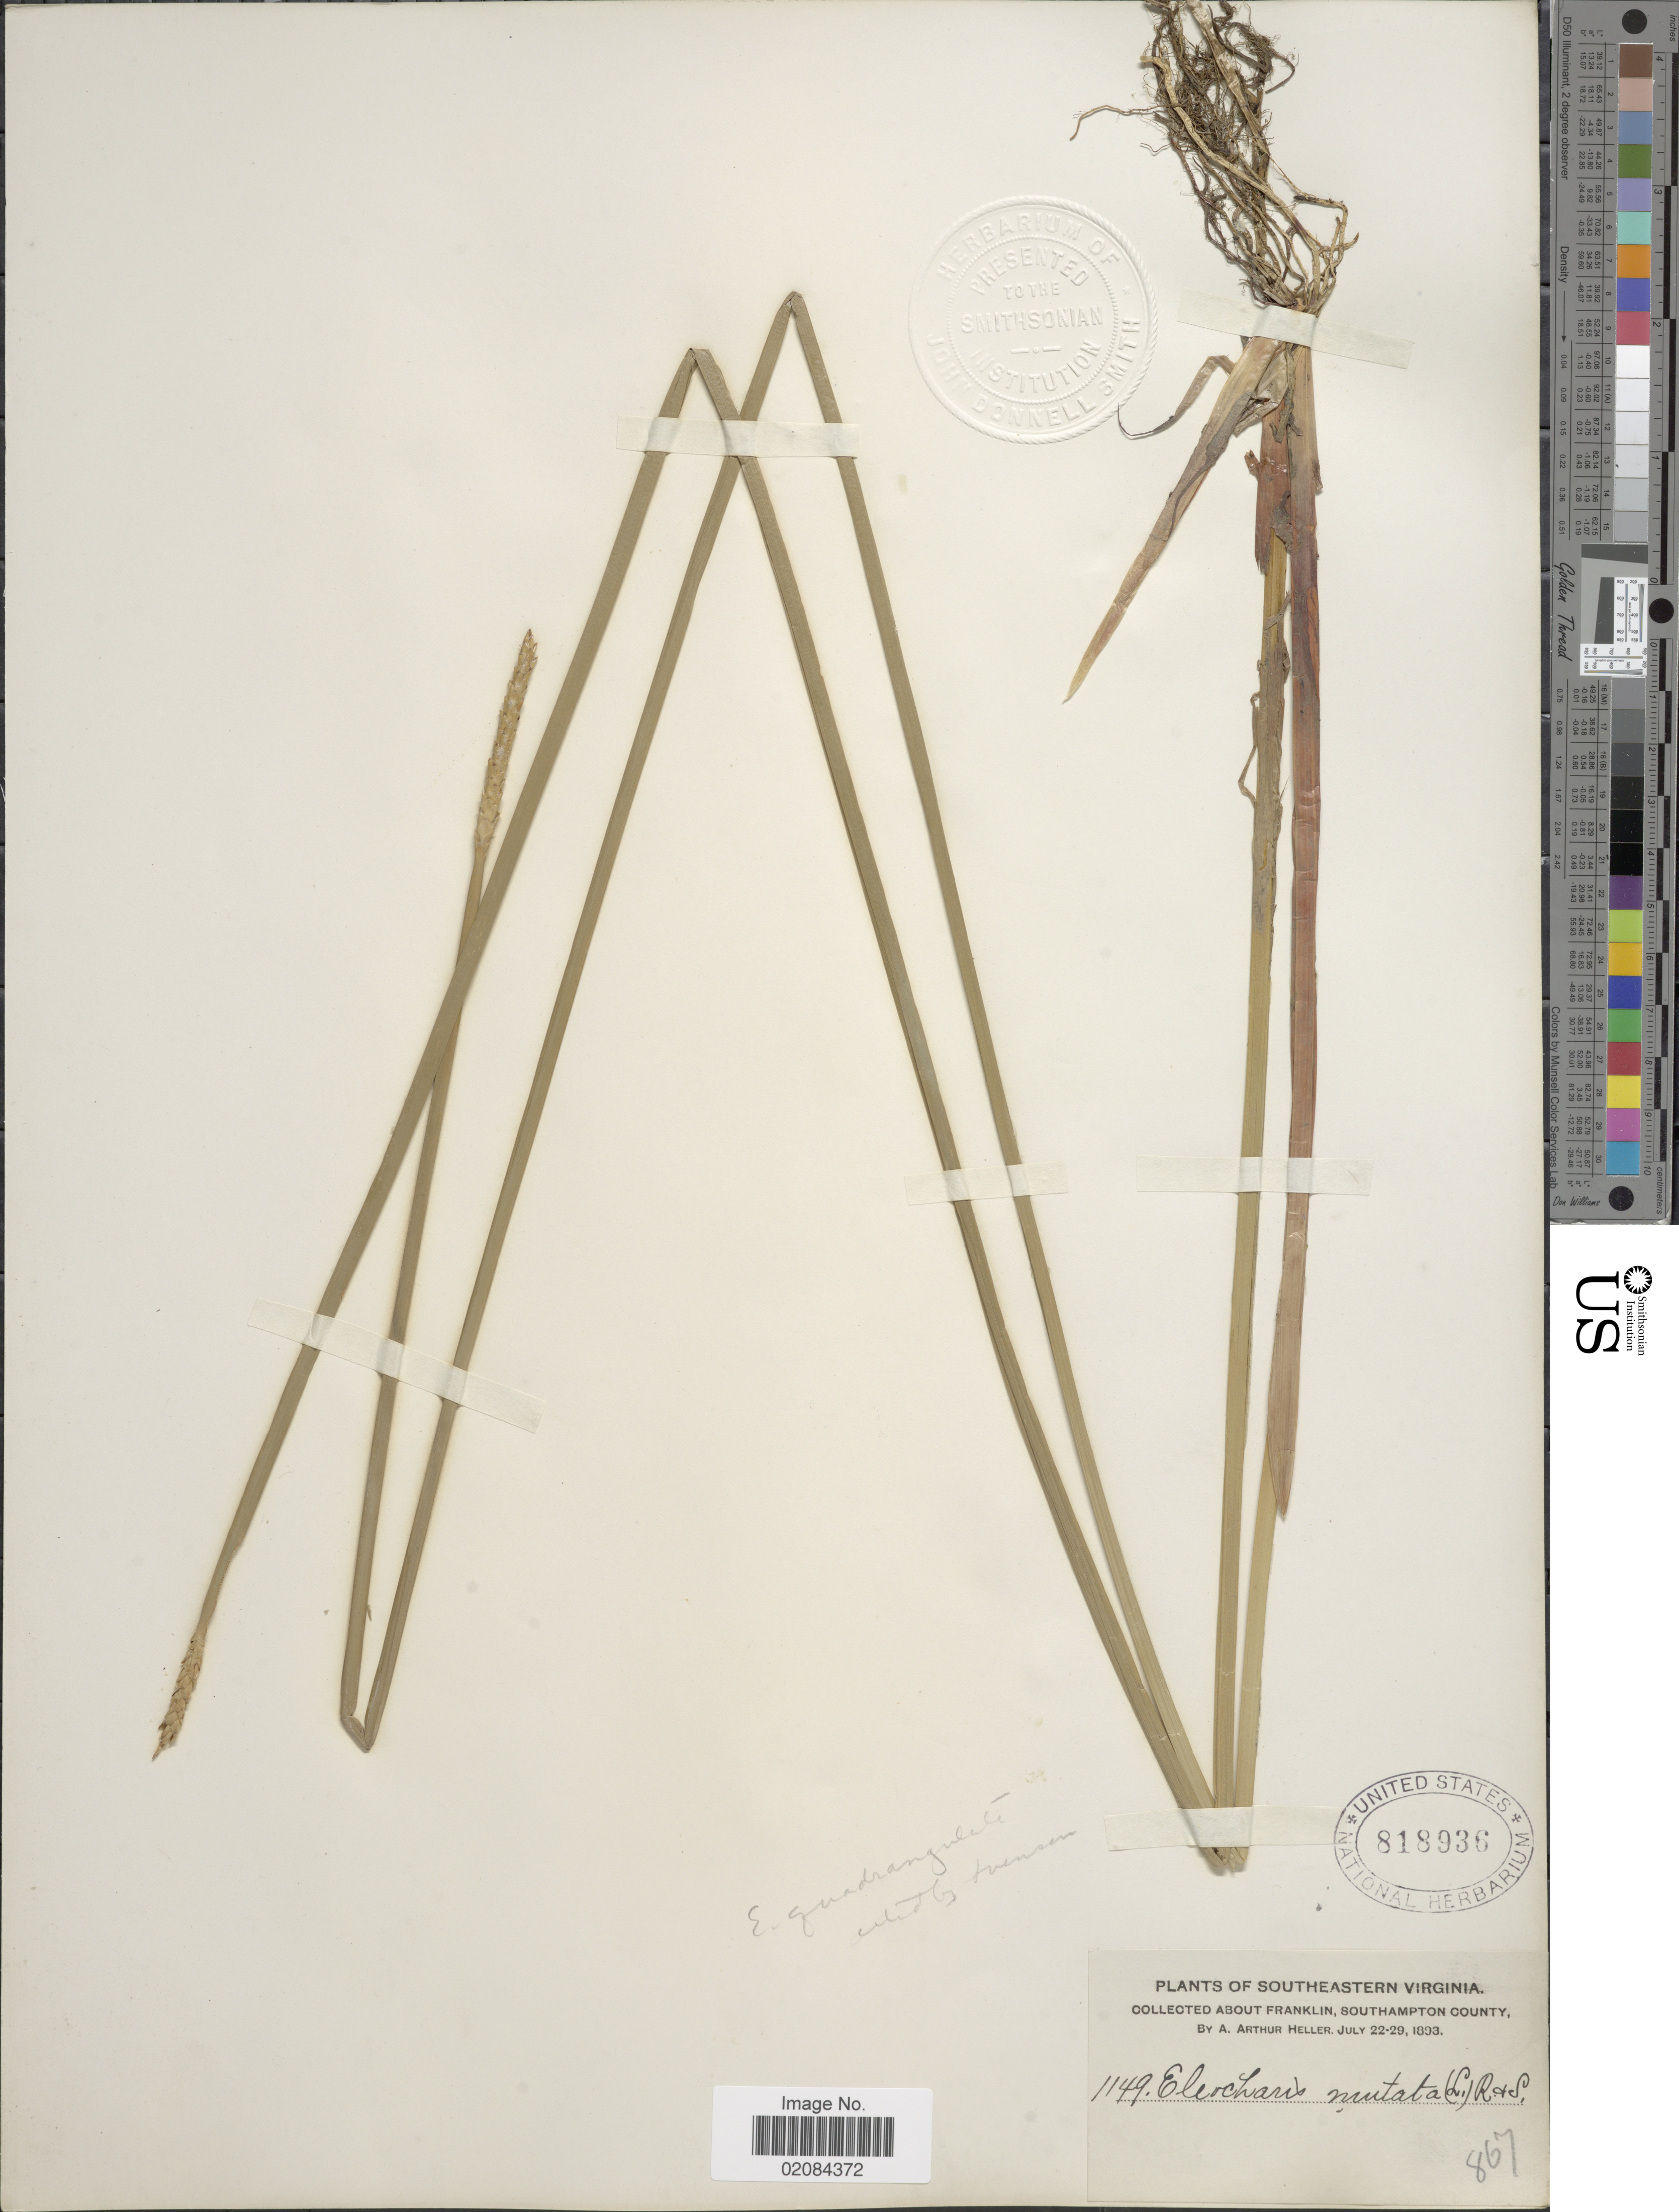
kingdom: Plantae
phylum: Tracheophyta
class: Liliopsida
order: Poales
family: Cyperaceae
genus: Eleocharis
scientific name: Eleocharis quadrangulata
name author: (Michx.) Roem. & Schult.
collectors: A. A. Heller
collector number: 1149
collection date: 1893-07-22/1893-07-29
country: United States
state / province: Virginia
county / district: City of Franklin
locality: Southeastern Virginia, About Franklin, Southampton county.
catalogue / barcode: US 818936